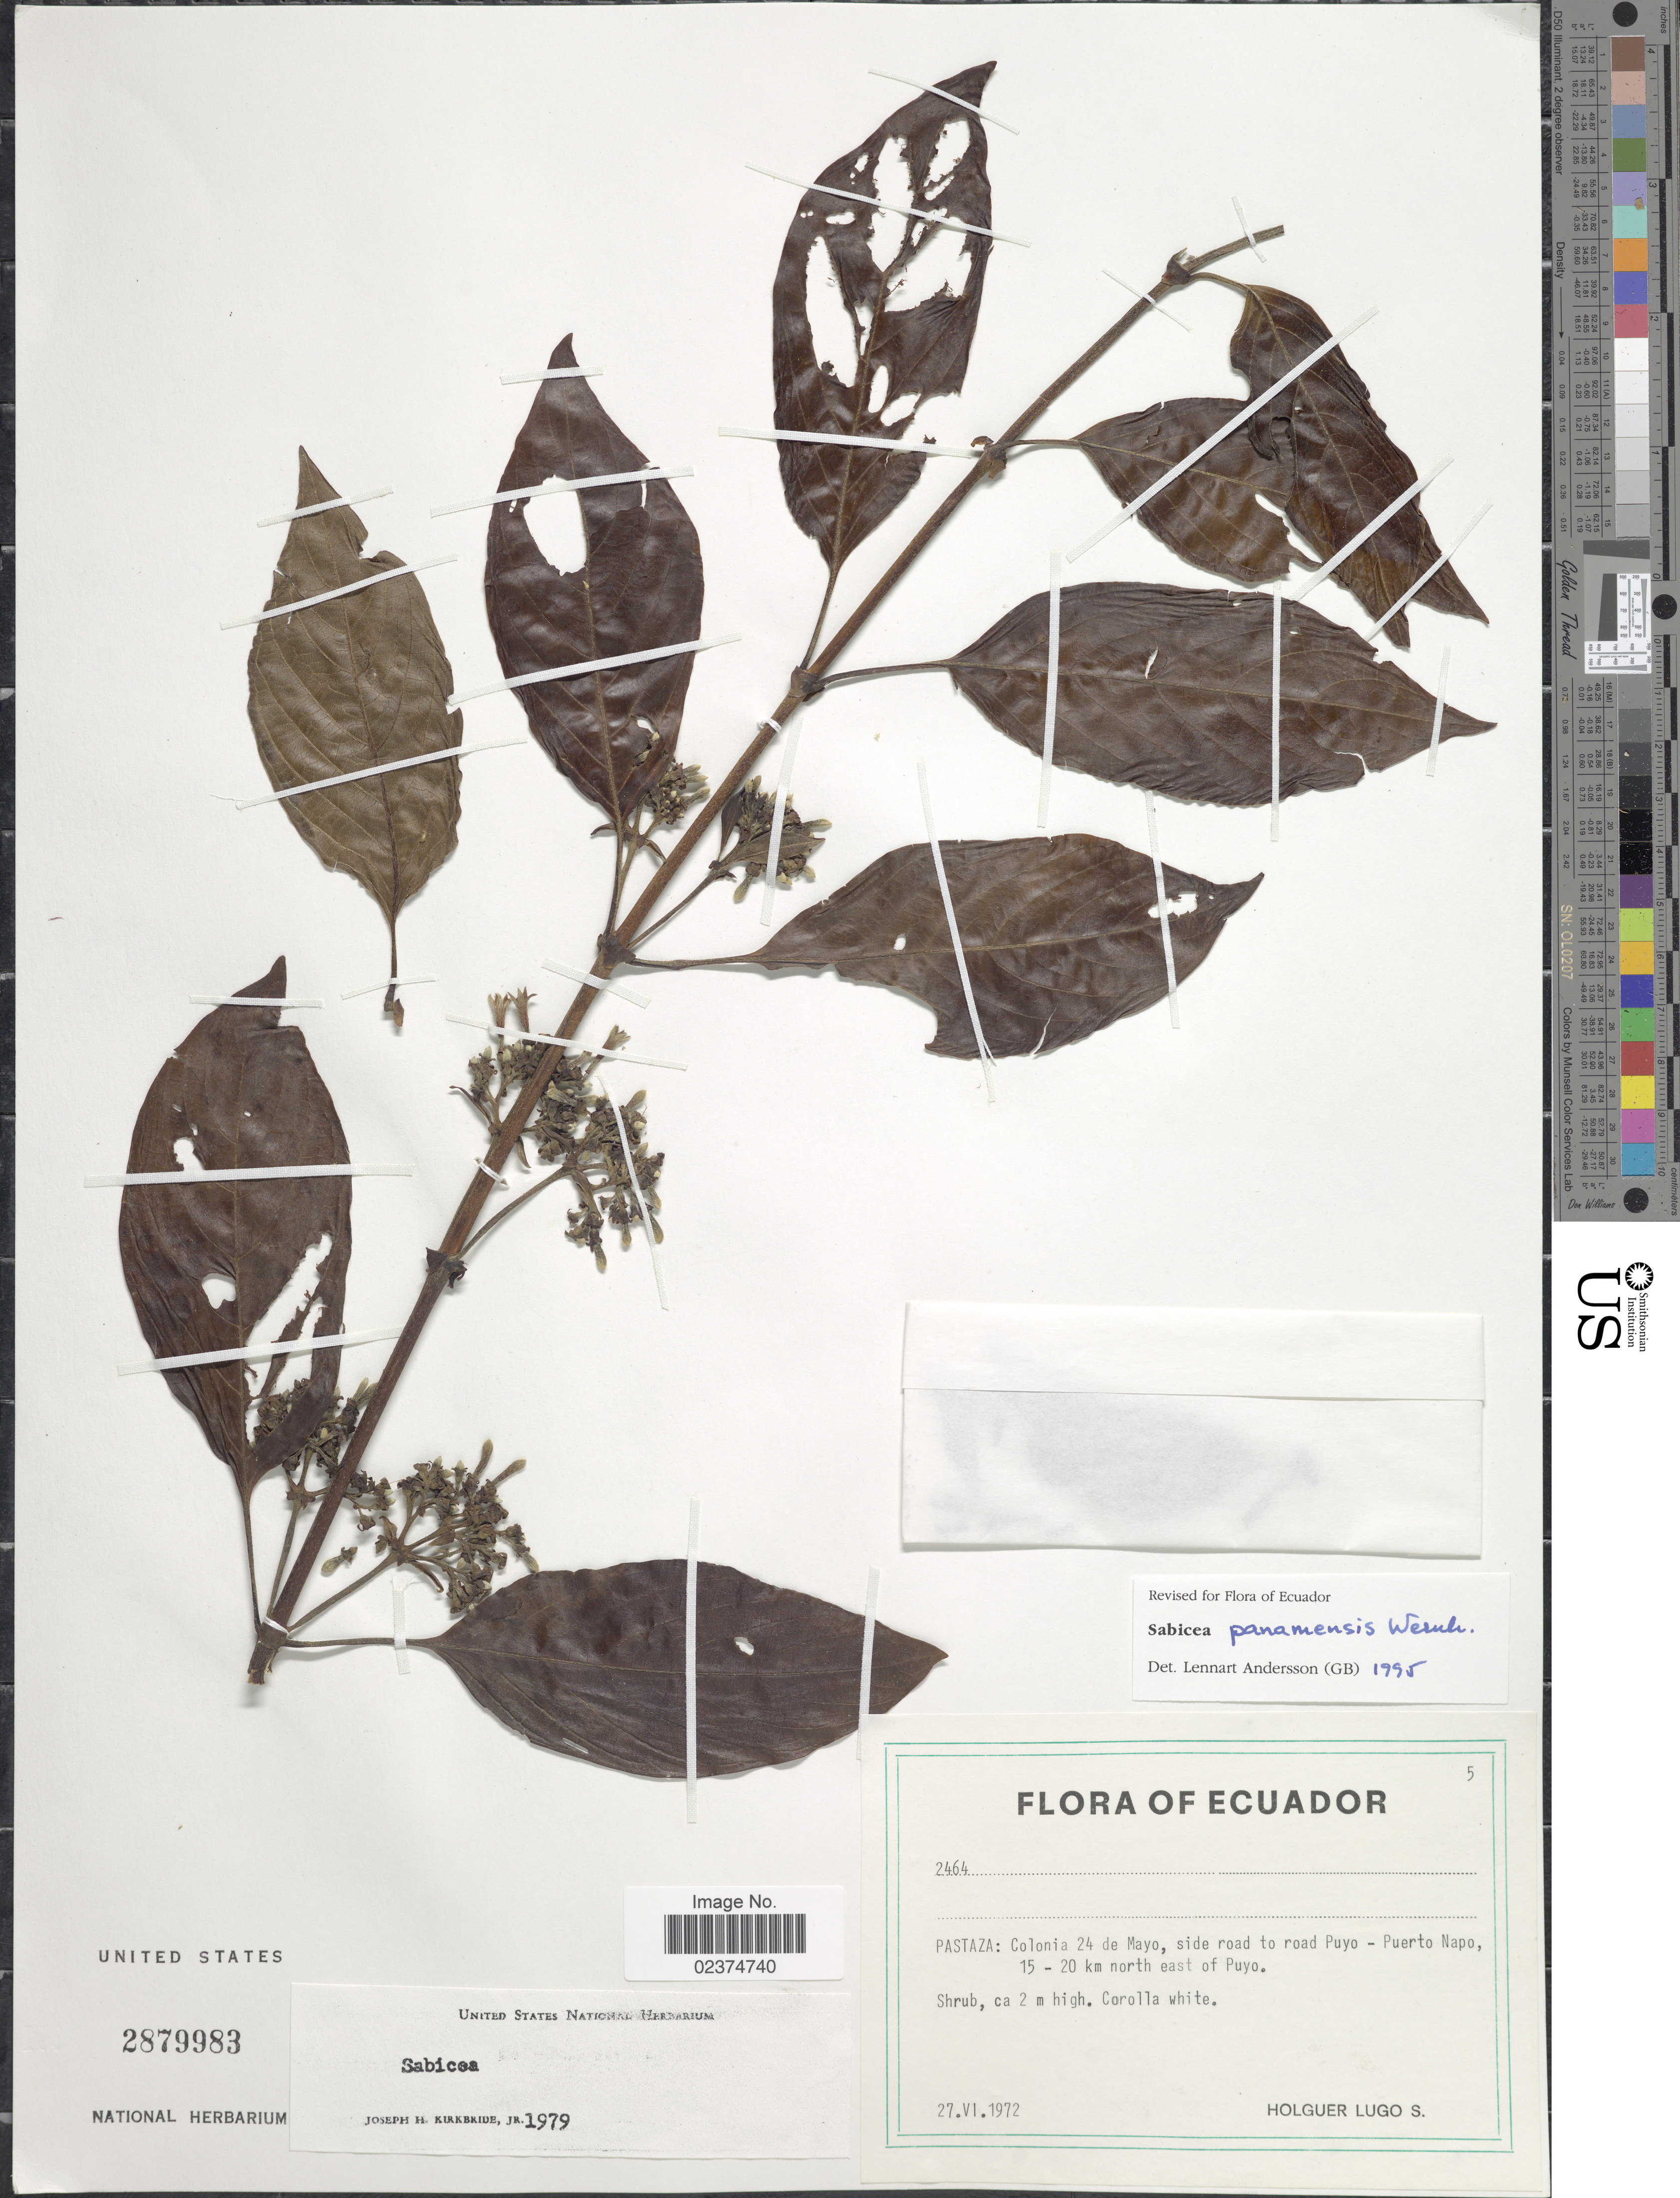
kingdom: Plantae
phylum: Tracheophyta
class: Magnoliopsida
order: Gentianales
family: Rubiaceae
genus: Sabicea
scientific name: Sabicea panamensis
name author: Wernham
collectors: H. Lugo S.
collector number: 2464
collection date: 1972-06-27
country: Ecuador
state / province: Pastaza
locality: Colonia 24 de Mayo, side road to road Puyo- Puerto Napo, 15-20 km north east of Puyo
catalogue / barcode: US 2879983